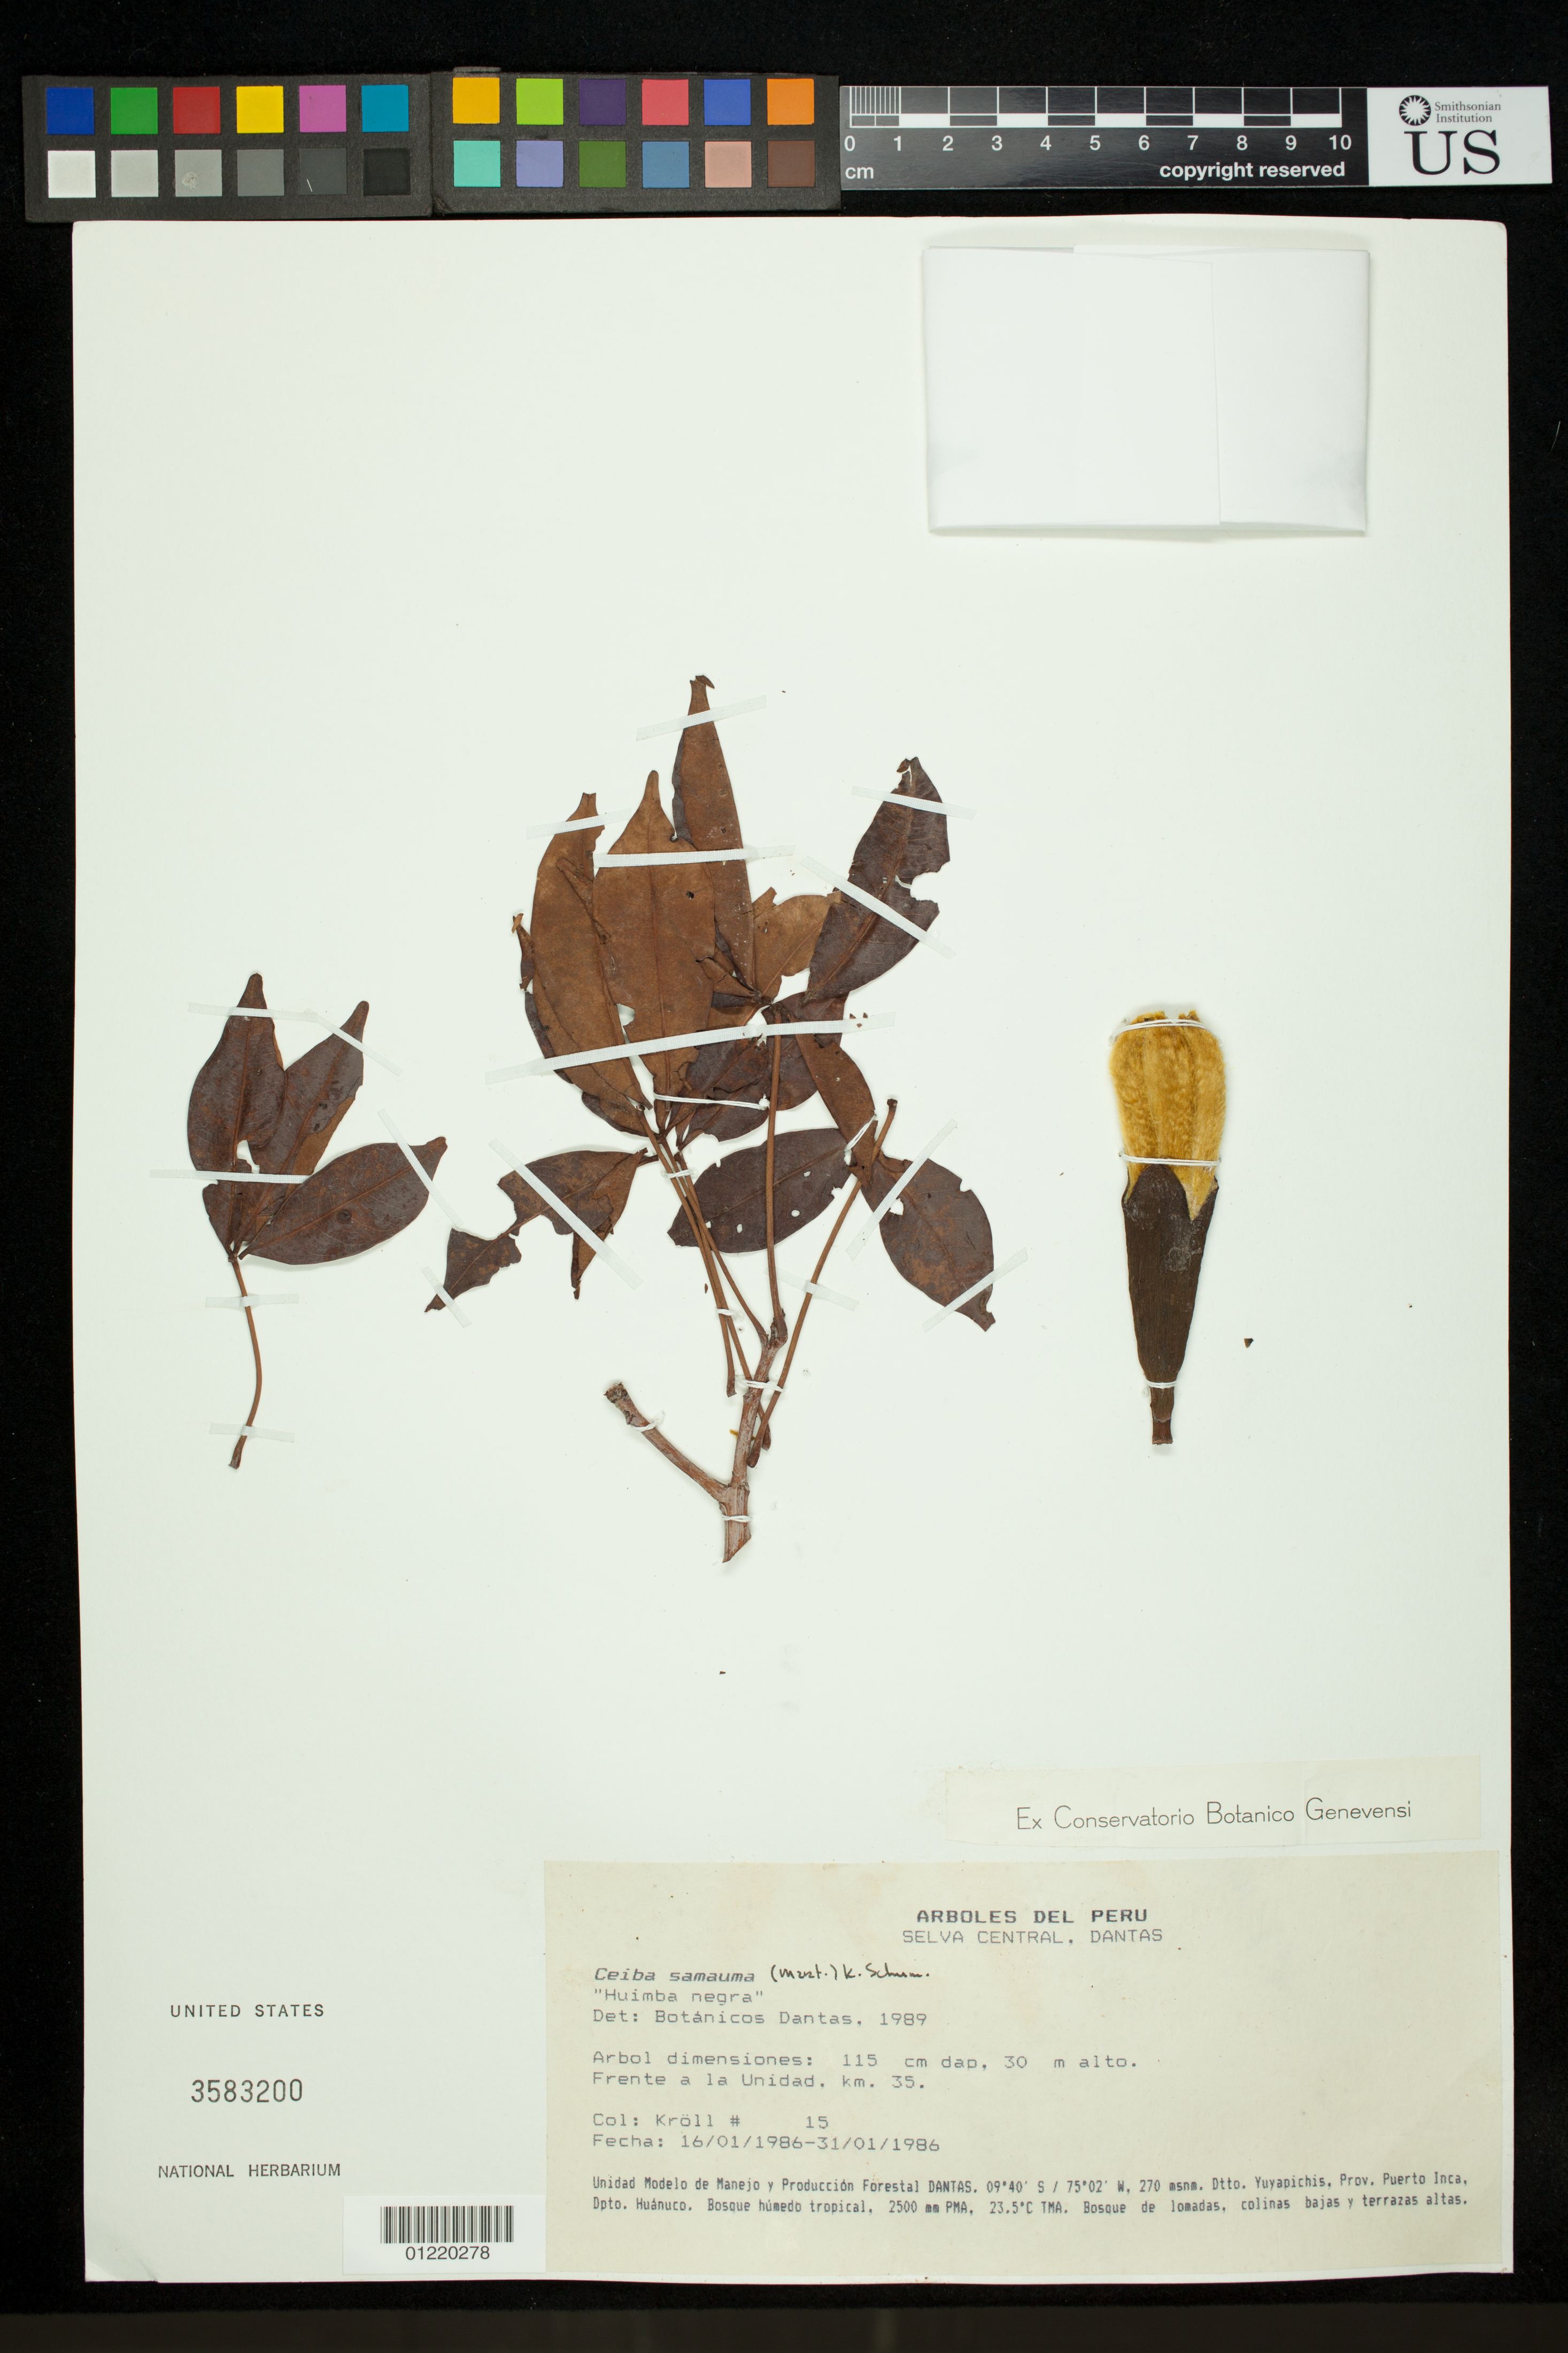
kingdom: Plantae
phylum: Tracheophyta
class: Magnoliopsida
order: Malvales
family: Malvaceae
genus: Ceiba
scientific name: Ceiba samauma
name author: (Mart.) K. Schum.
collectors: J. Kroll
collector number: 15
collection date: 1986-01-16/1986-01-31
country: Peru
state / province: Huánuco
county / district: Puerto Inca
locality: Selva Central DANTAS: Unidad Modelo de Manejo y Produccion Forestal.; Dantas, Dtto. Yuyapichis,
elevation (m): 270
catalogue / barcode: US 3583200